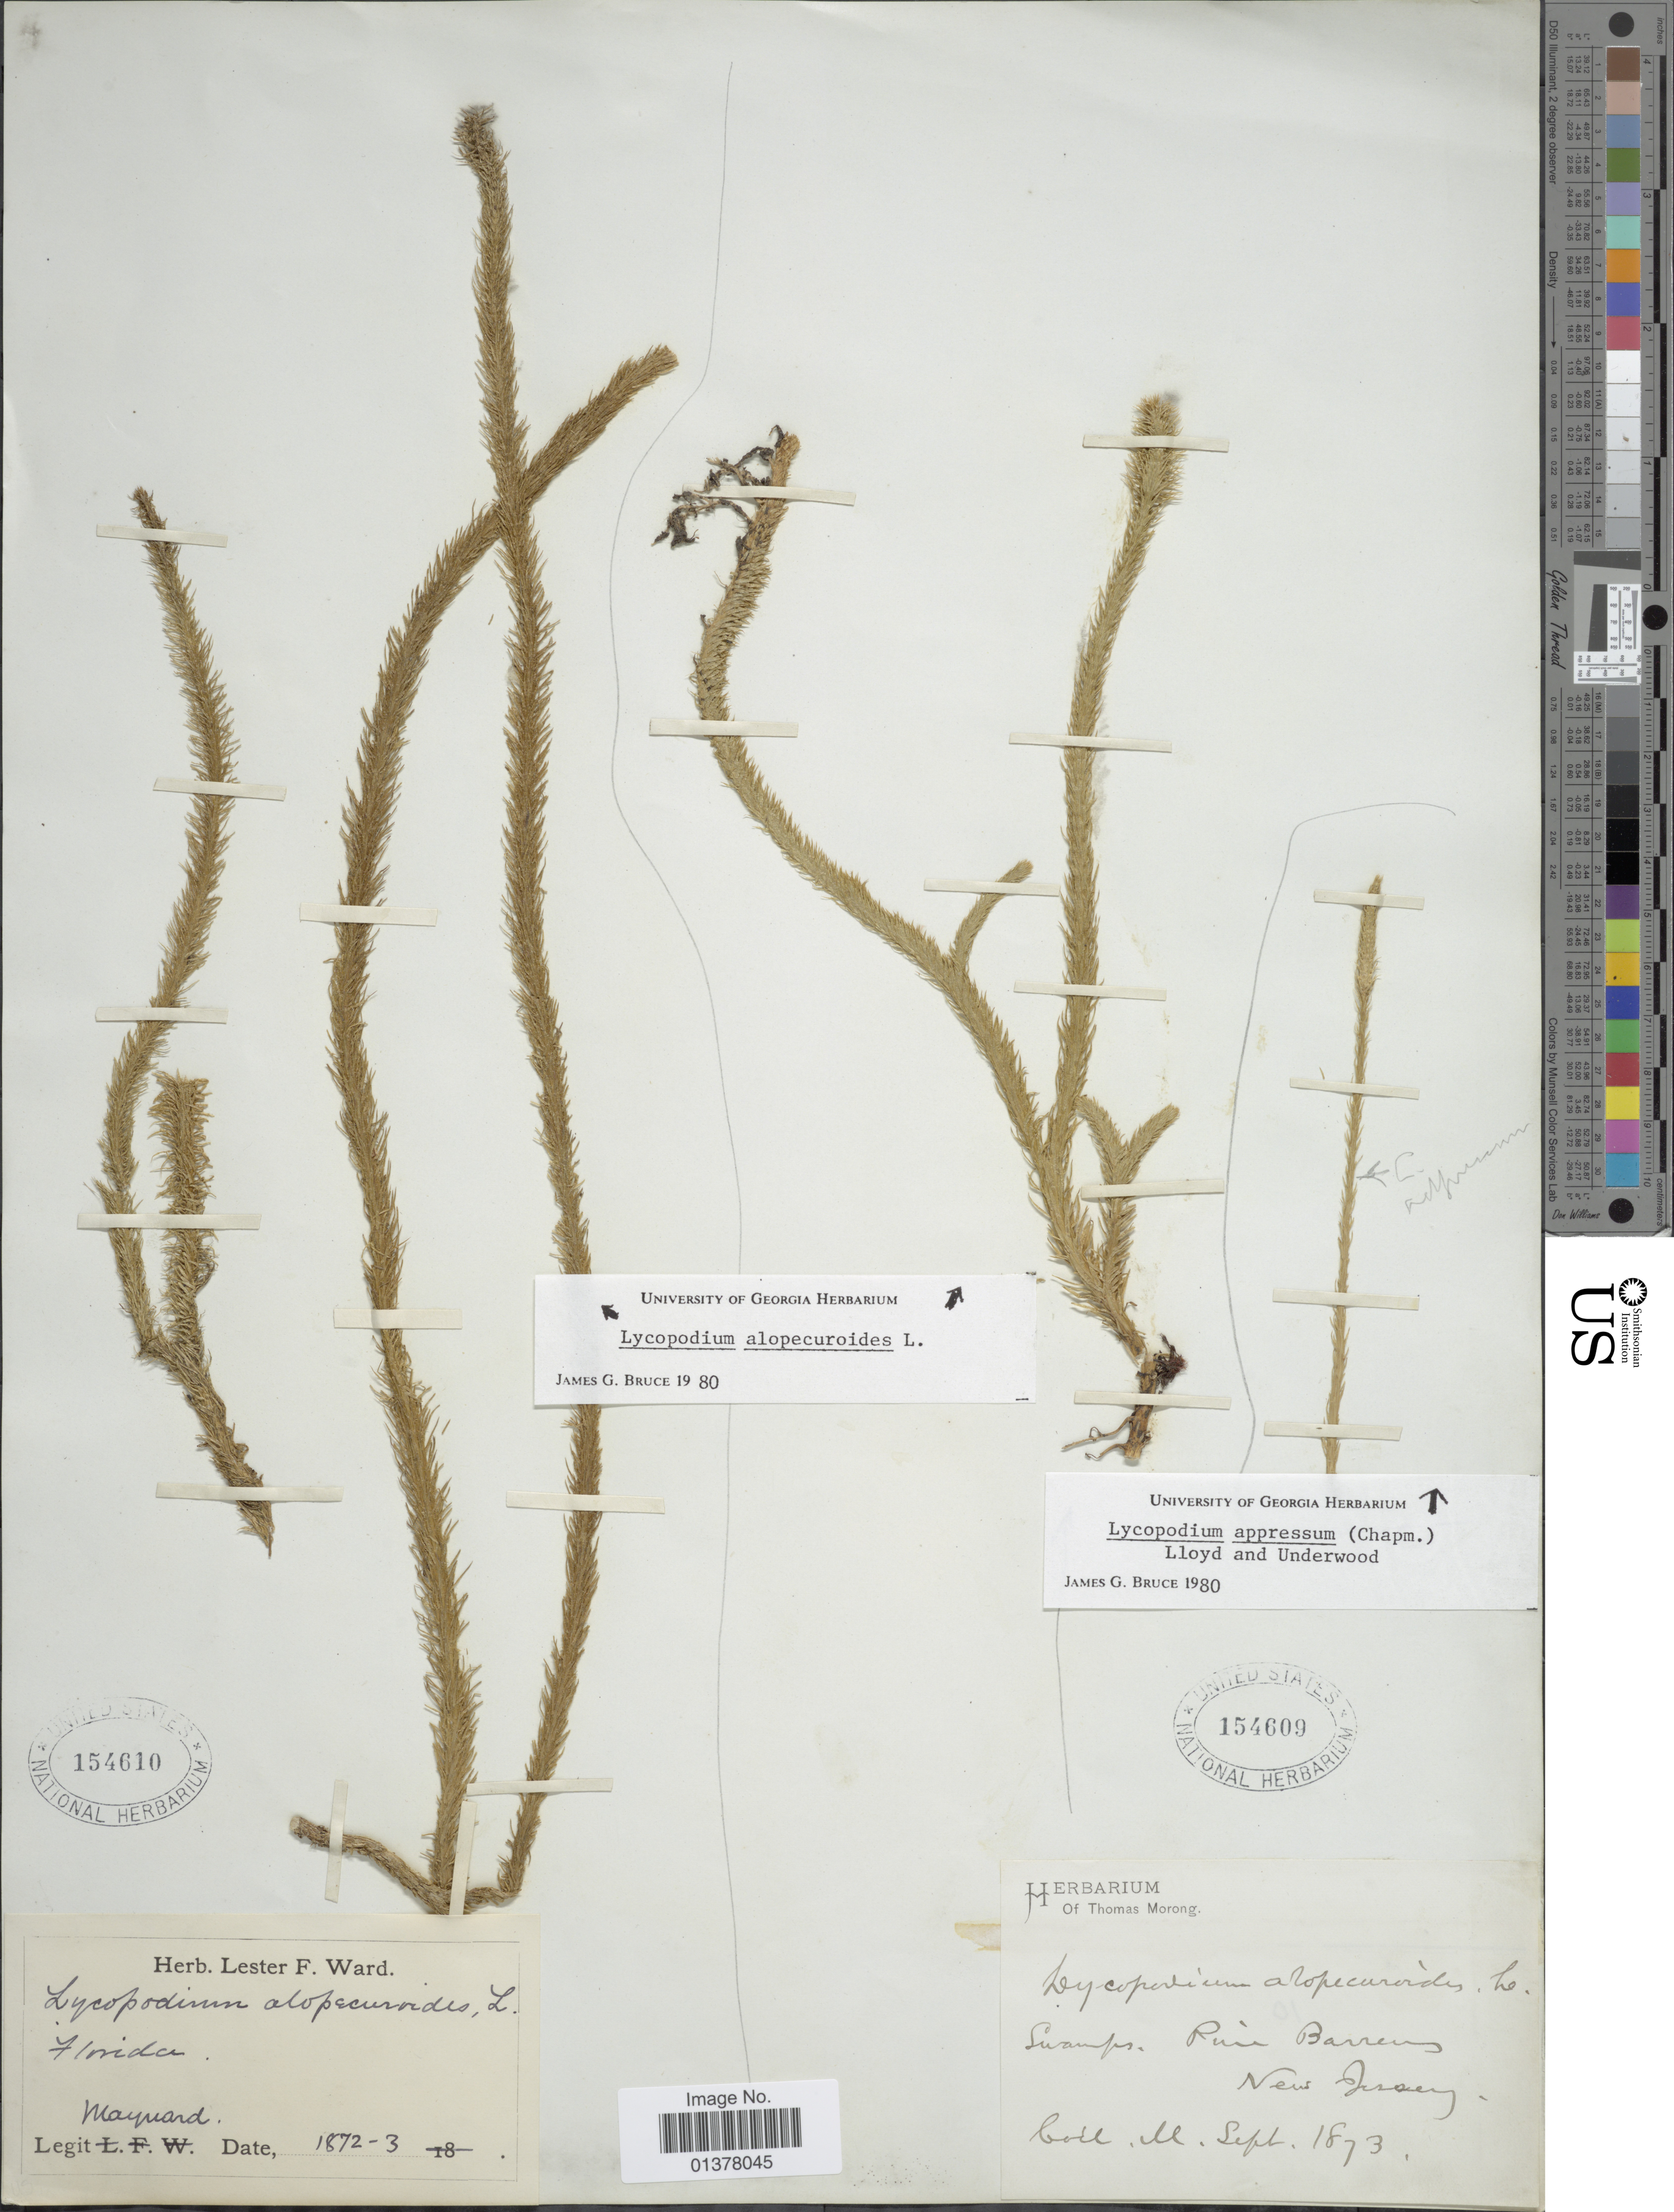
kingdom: Plantae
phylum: Tracheophyta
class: Lycopodiopsida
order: Lycopodiales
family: Lycopodiaceae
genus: Lycopodiella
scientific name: Lycopodiella alopecuroides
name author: (L.) Cranfill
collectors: M.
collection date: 1873-09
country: United States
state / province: New Jersey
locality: Swamps, pine barrens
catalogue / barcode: US 154609-2